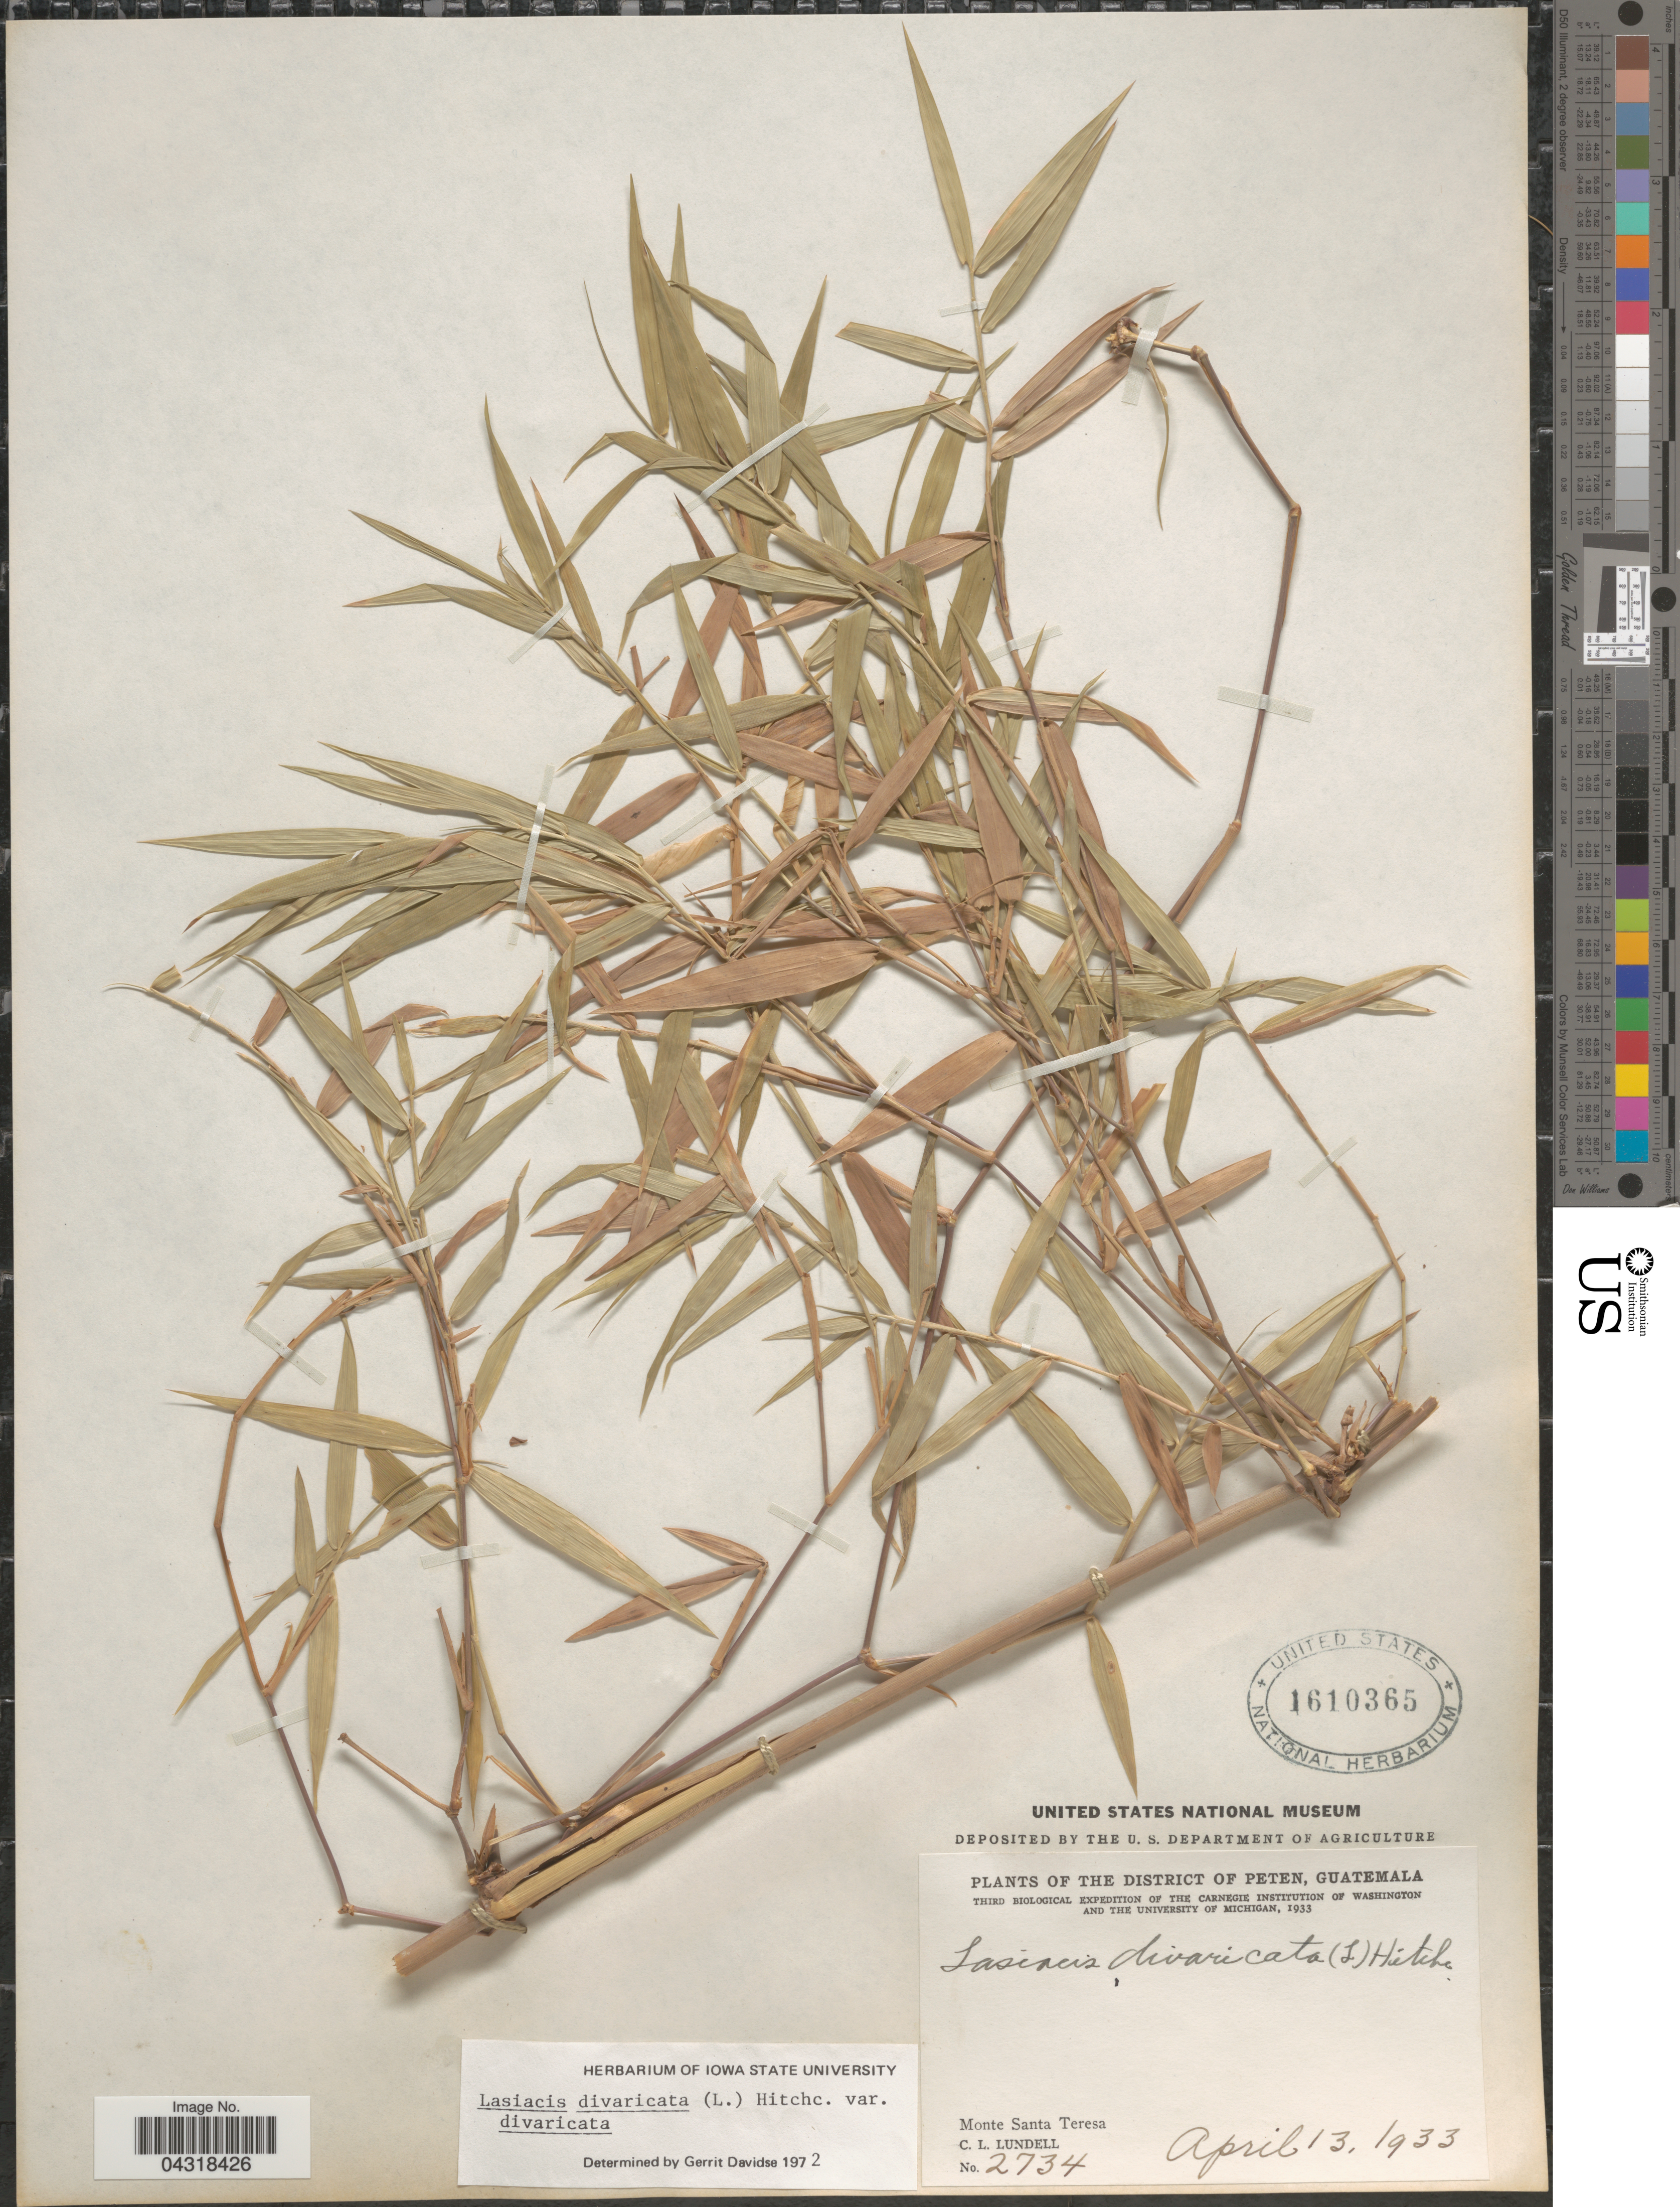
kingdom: Plantae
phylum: Tracheophyta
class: Liliopsida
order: Poales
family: Poaceae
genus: Lasiacis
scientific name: Lasiacis divaricata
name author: (L.) Hitchc.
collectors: C. L. Lundell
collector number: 2734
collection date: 1933-04-13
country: Guatemala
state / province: El Peten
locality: The District of Peten. Third Biological Expedition of the Carnegie Institution of Washington and the University of Michigan, 1933. Monte Santa Teresa.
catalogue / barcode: US 1610365